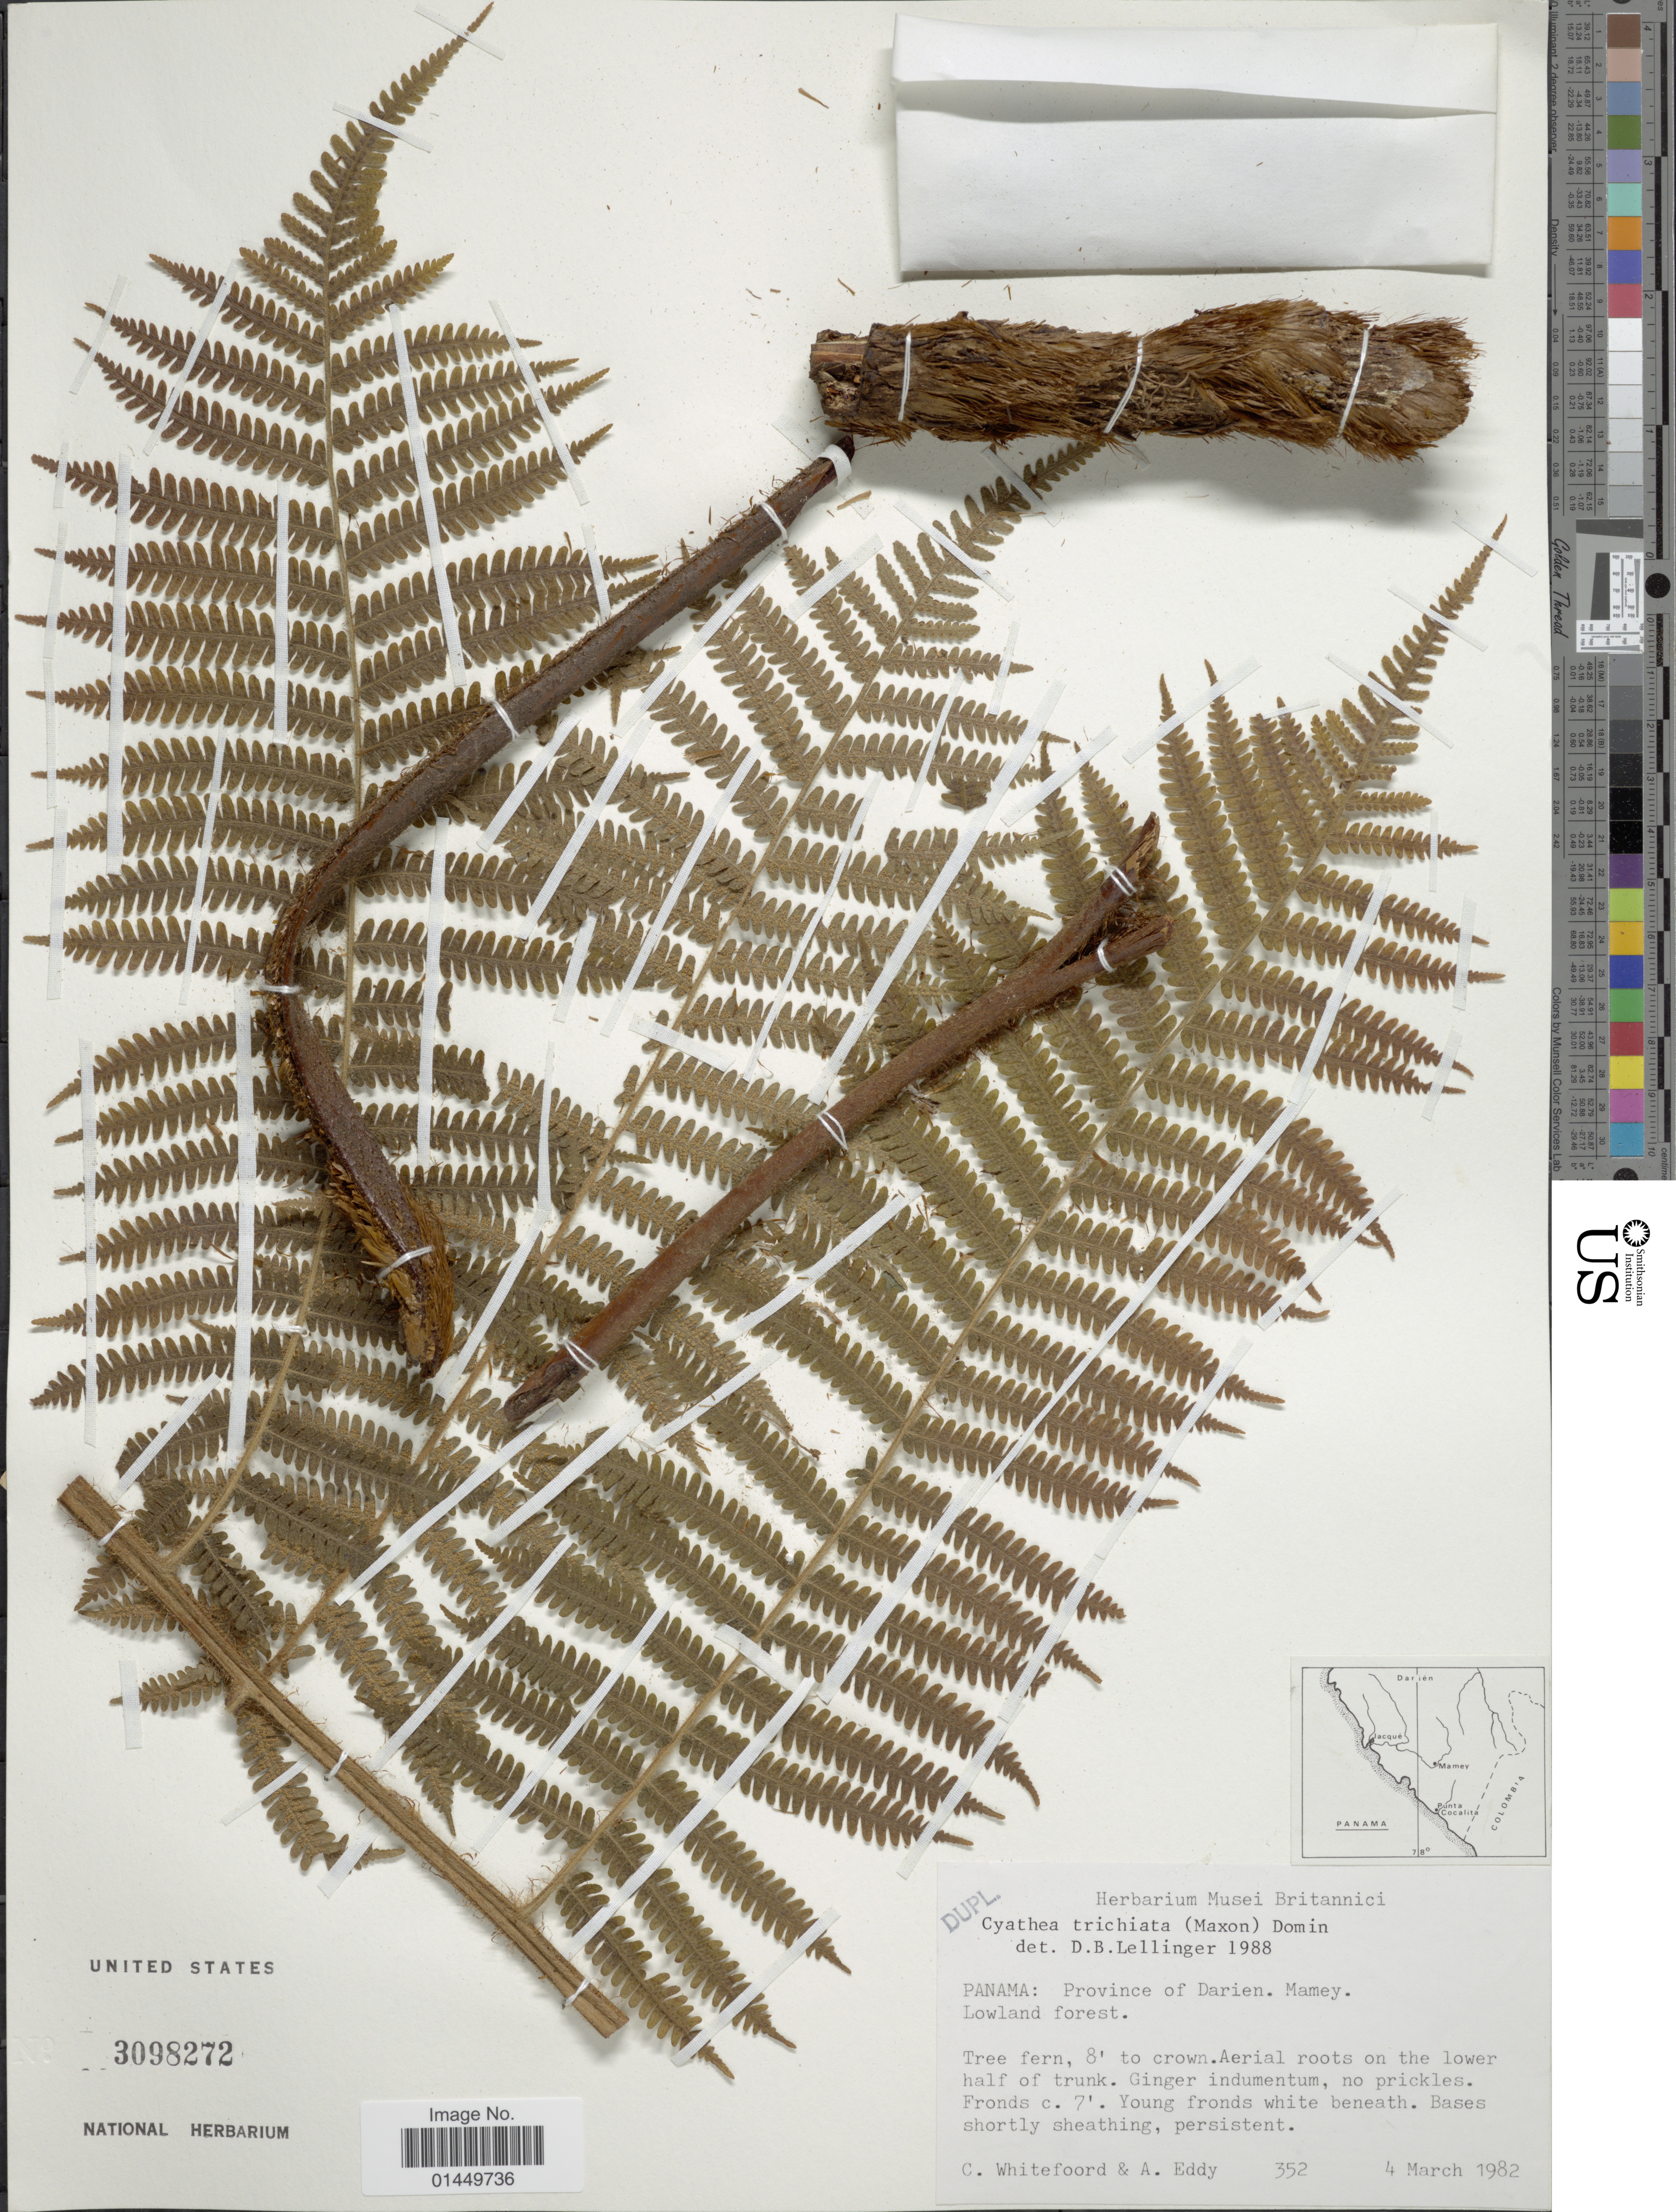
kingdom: Plantae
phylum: Tracheophyta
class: Polypodiopsida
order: Cyatheales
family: Cyatheaceae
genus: Cyathea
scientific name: Cyathea trichiata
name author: (Maxon) Domin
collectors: C. Whitefoord & A. Eddy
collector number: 352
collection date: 1982-03-04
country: Panama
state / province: Panamá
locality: Panama: Province of Darien, Mamey, Lowland forest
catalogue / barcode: US 3098272